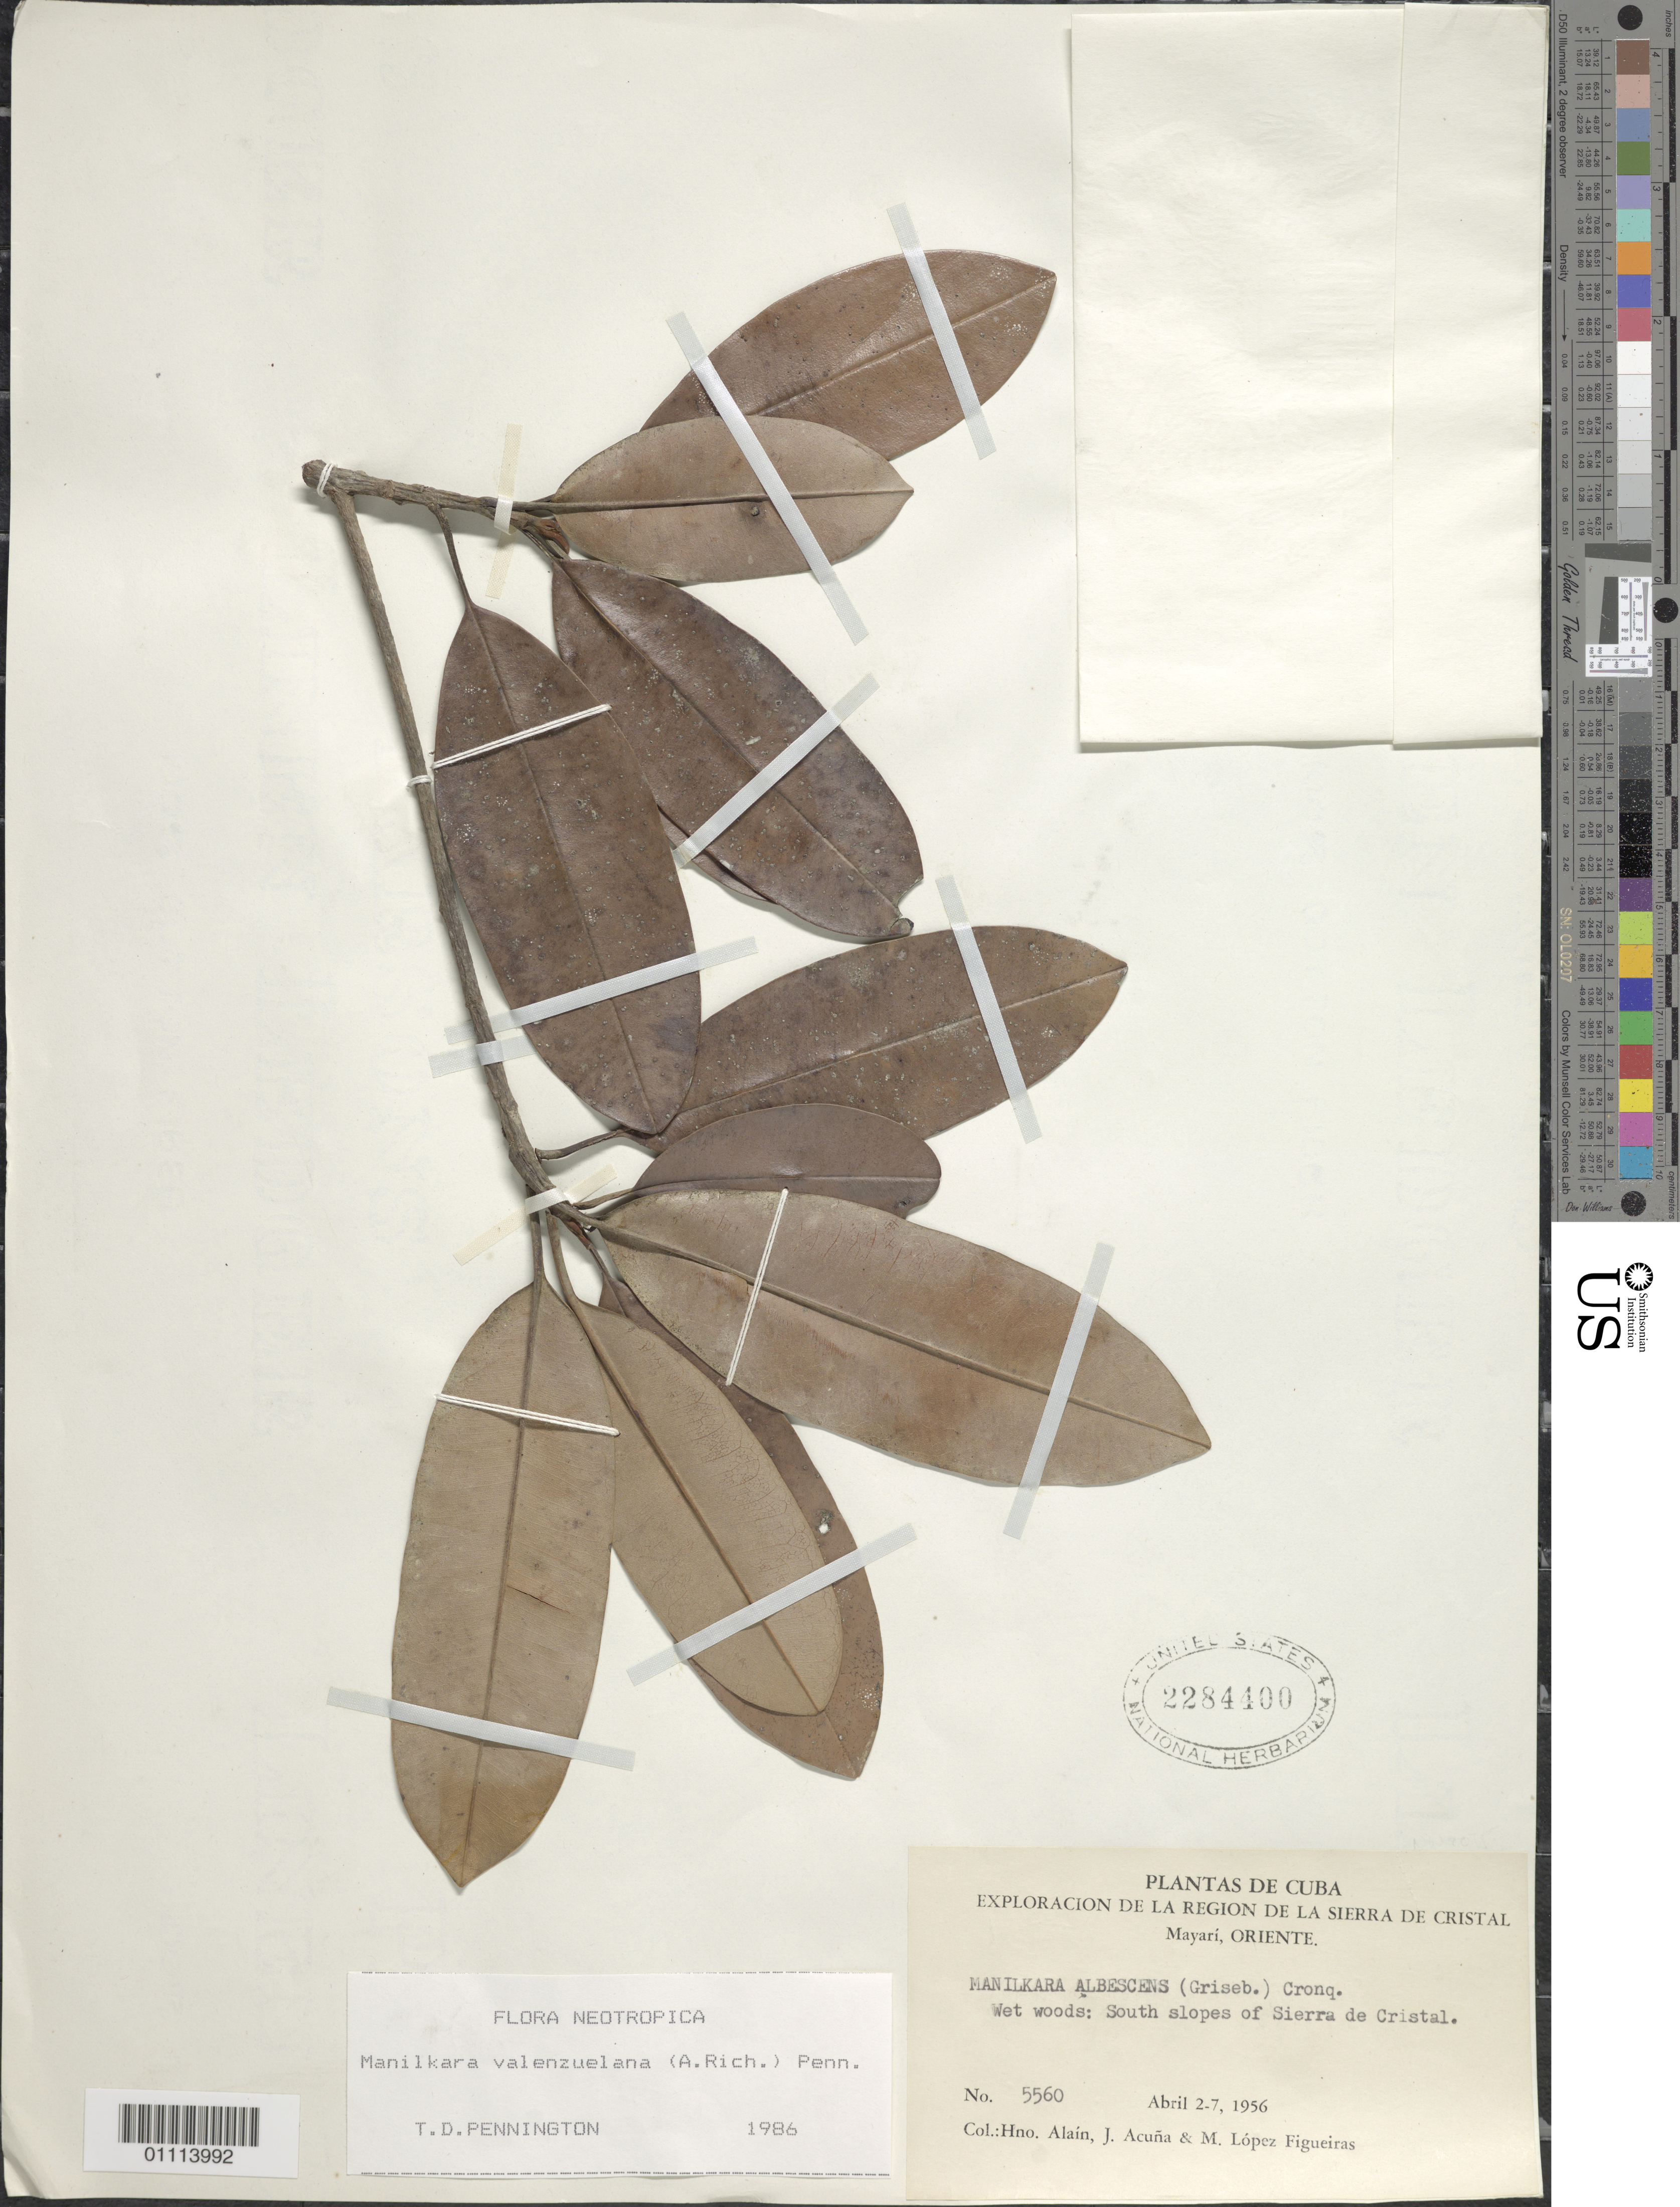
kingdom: Plantae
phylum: Tracheophyta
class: Magnoliopsida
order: Ericales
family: Sapotaceae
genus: Manilkara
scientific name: Manilkara valenzuelana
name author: (A. Rich.) T.D. Penn.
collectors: A. H. Liogier, J. Acuña & M. López Figueiras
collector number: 5560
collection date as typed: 02 Apr 1956 to 07 Apr 1956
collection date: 1956-04-02/1956-04-07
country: Cuba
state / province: Holguín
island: Cuba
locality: Wet woods: S slopes of Sierra de Cristal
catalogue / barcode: US 2284400